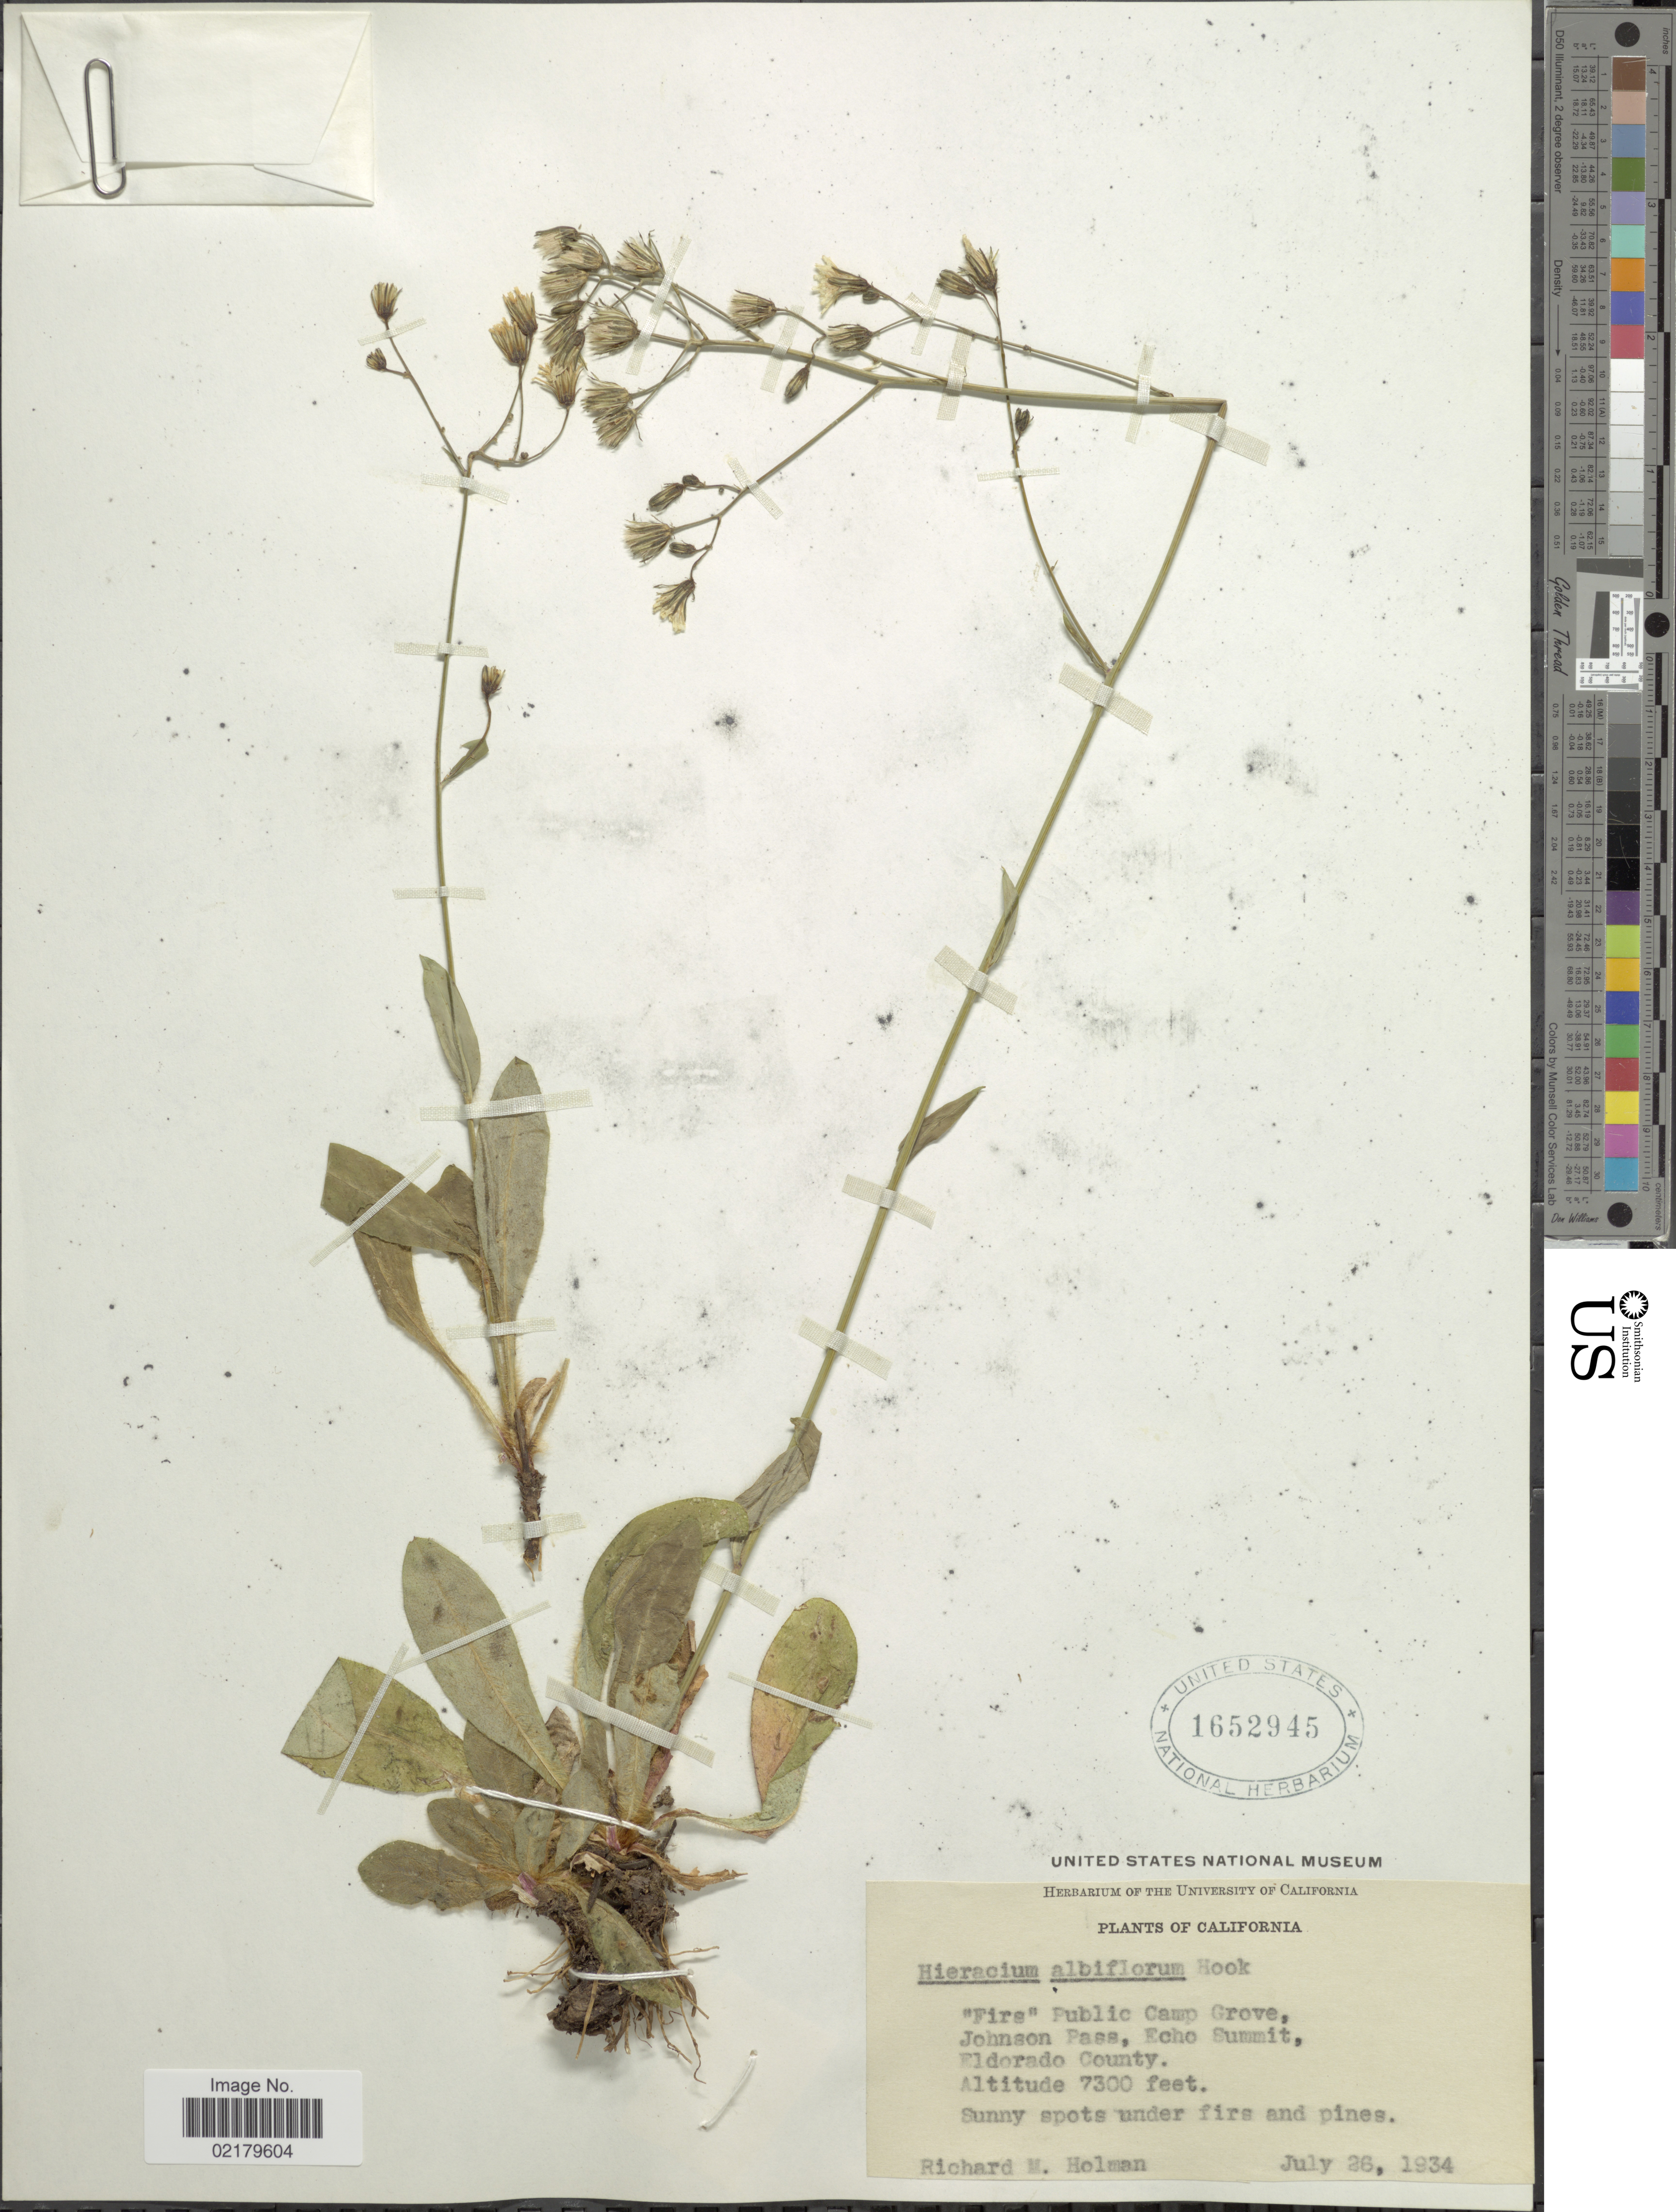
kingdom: Plantae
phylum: Tracheophyta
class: Magnoliopsida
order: Asterales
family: Asteraceae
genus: Hieracium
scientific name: Hieracium albiflorum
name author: Hook.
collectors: R. M. Holman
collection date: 1934-07-26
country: United States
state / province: California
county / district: El Dorado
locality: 'Firs' Public Camp grove, Johnson Pass, Echo Summit, Eldorado County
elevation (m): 2225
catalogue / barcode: US 1652945